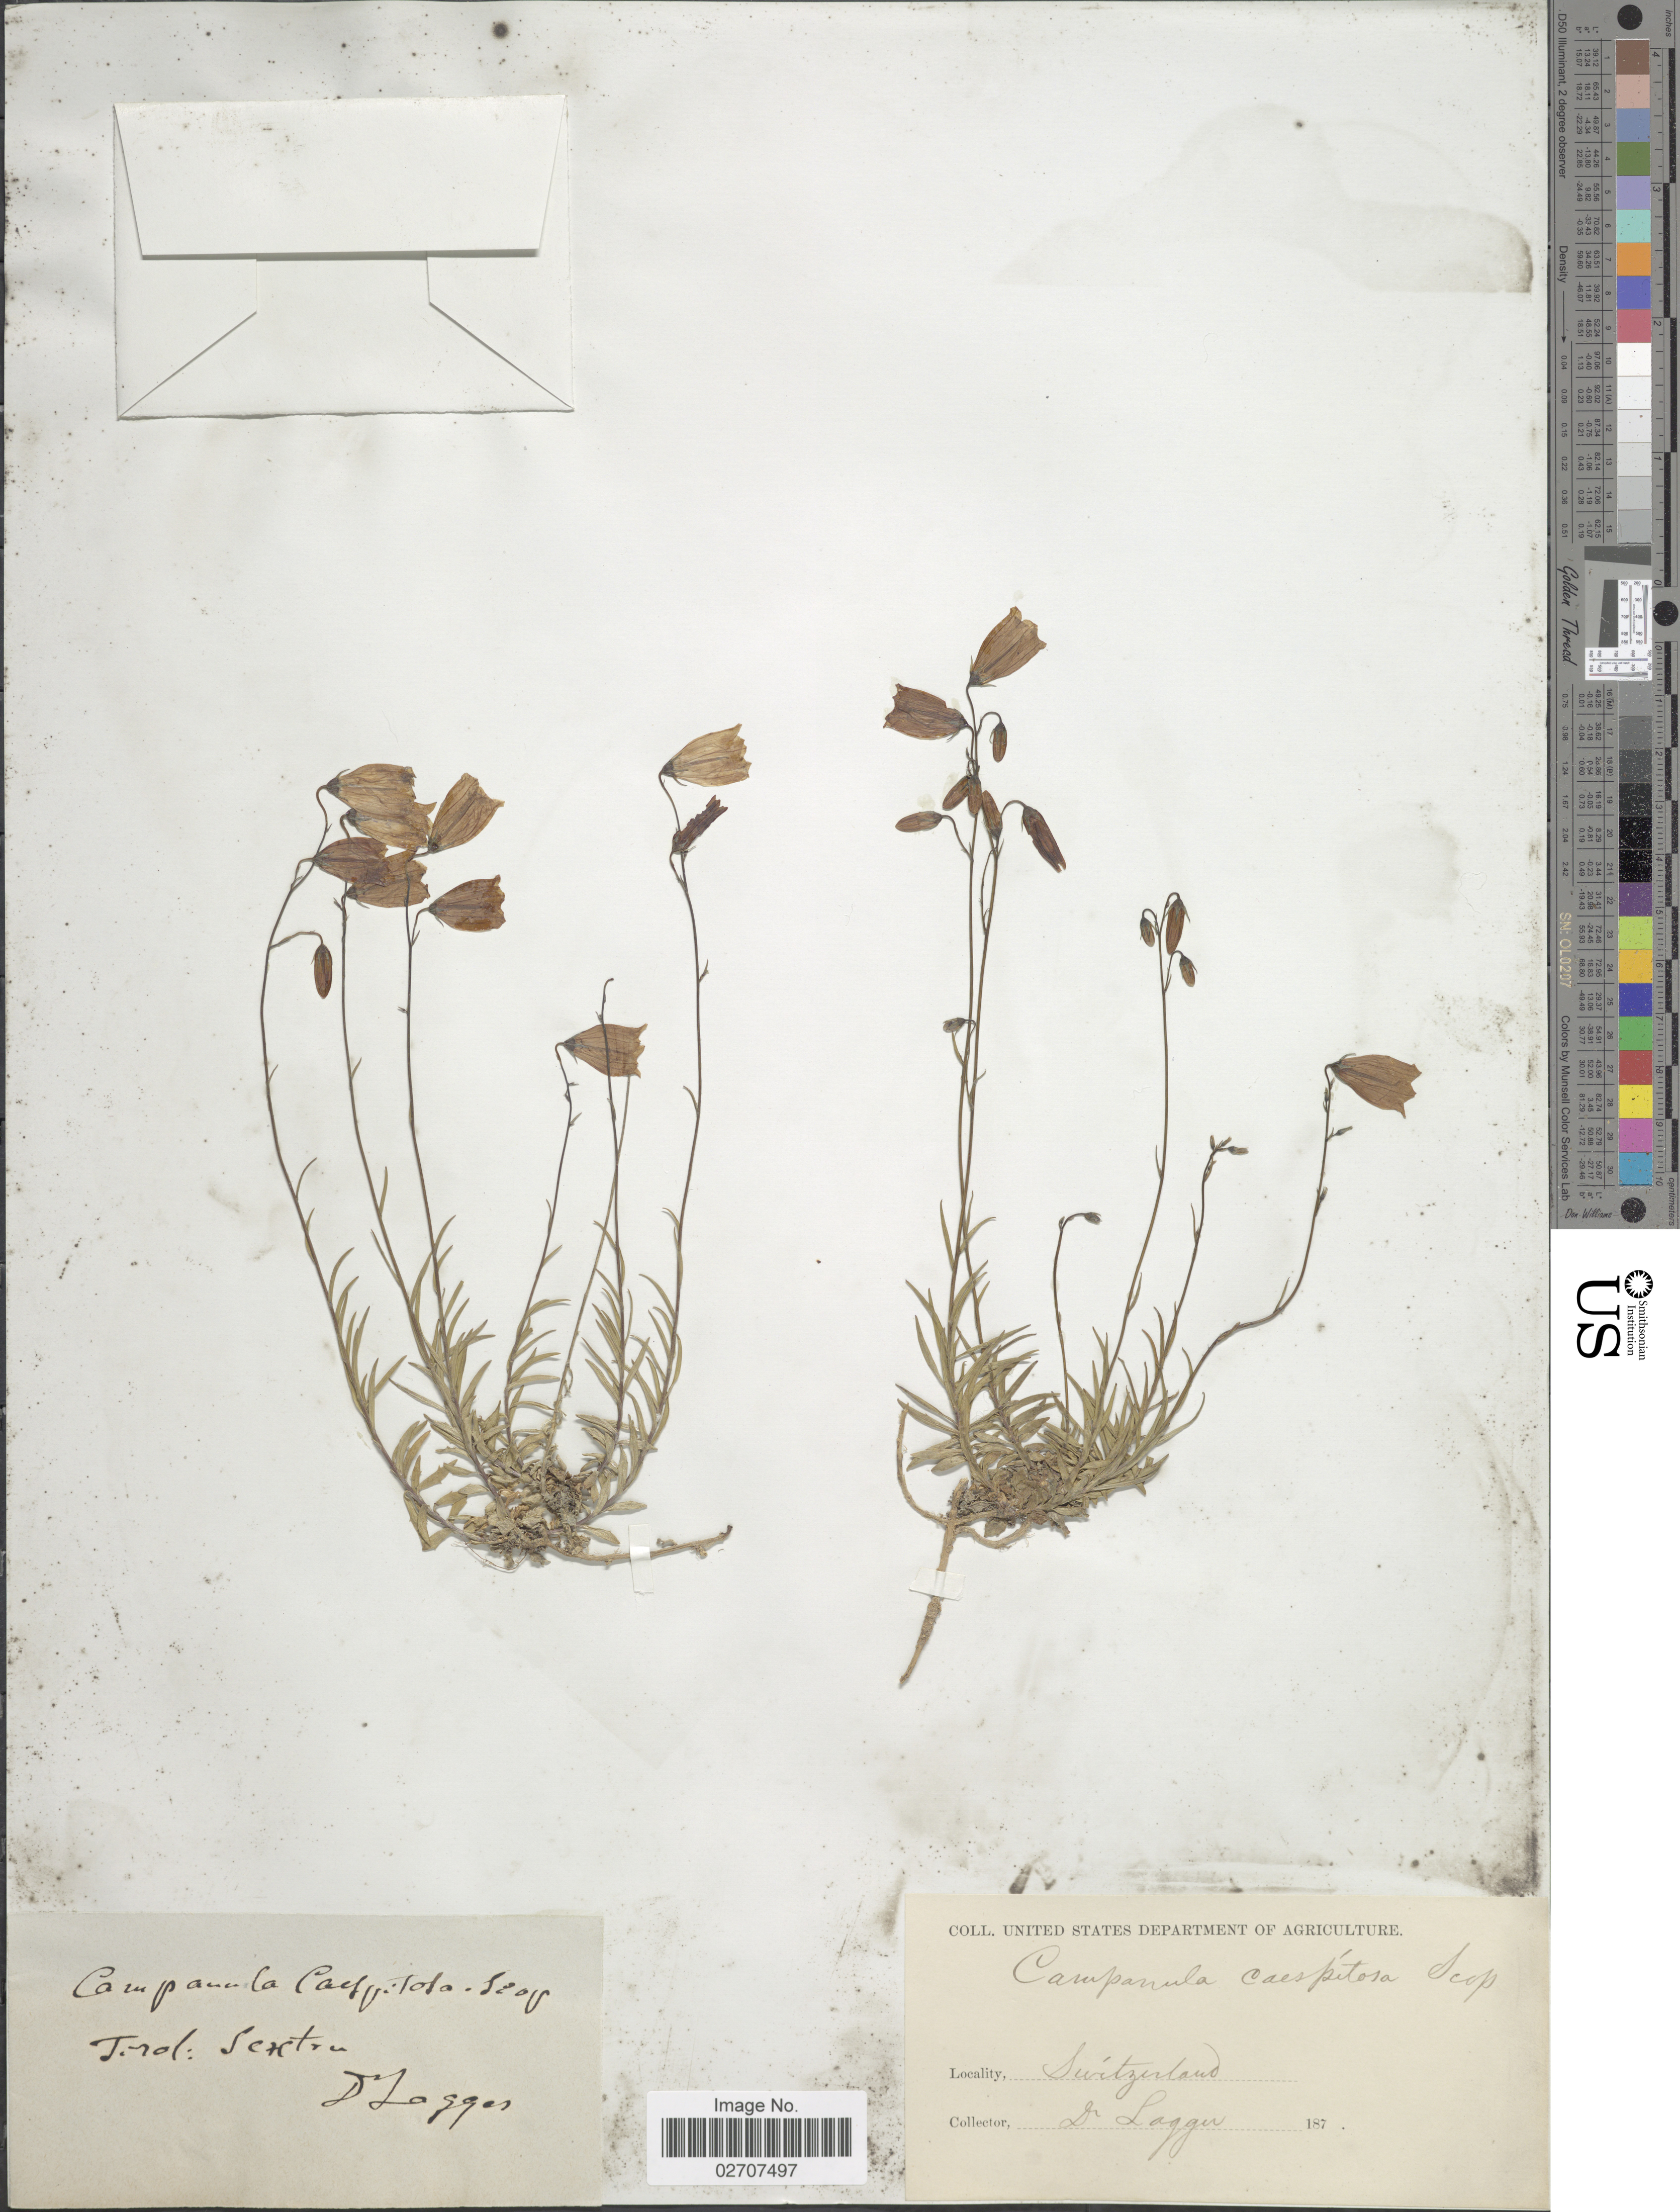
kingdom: Plantae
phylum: Tracheophyta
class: Magnoliopsida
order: Asterales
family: Campanulaceae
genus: Campanula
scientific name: Campanula cespitosa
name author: Scop.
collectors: F. J. Lagger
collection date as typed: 187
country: Italy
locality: Tirol: Sexten